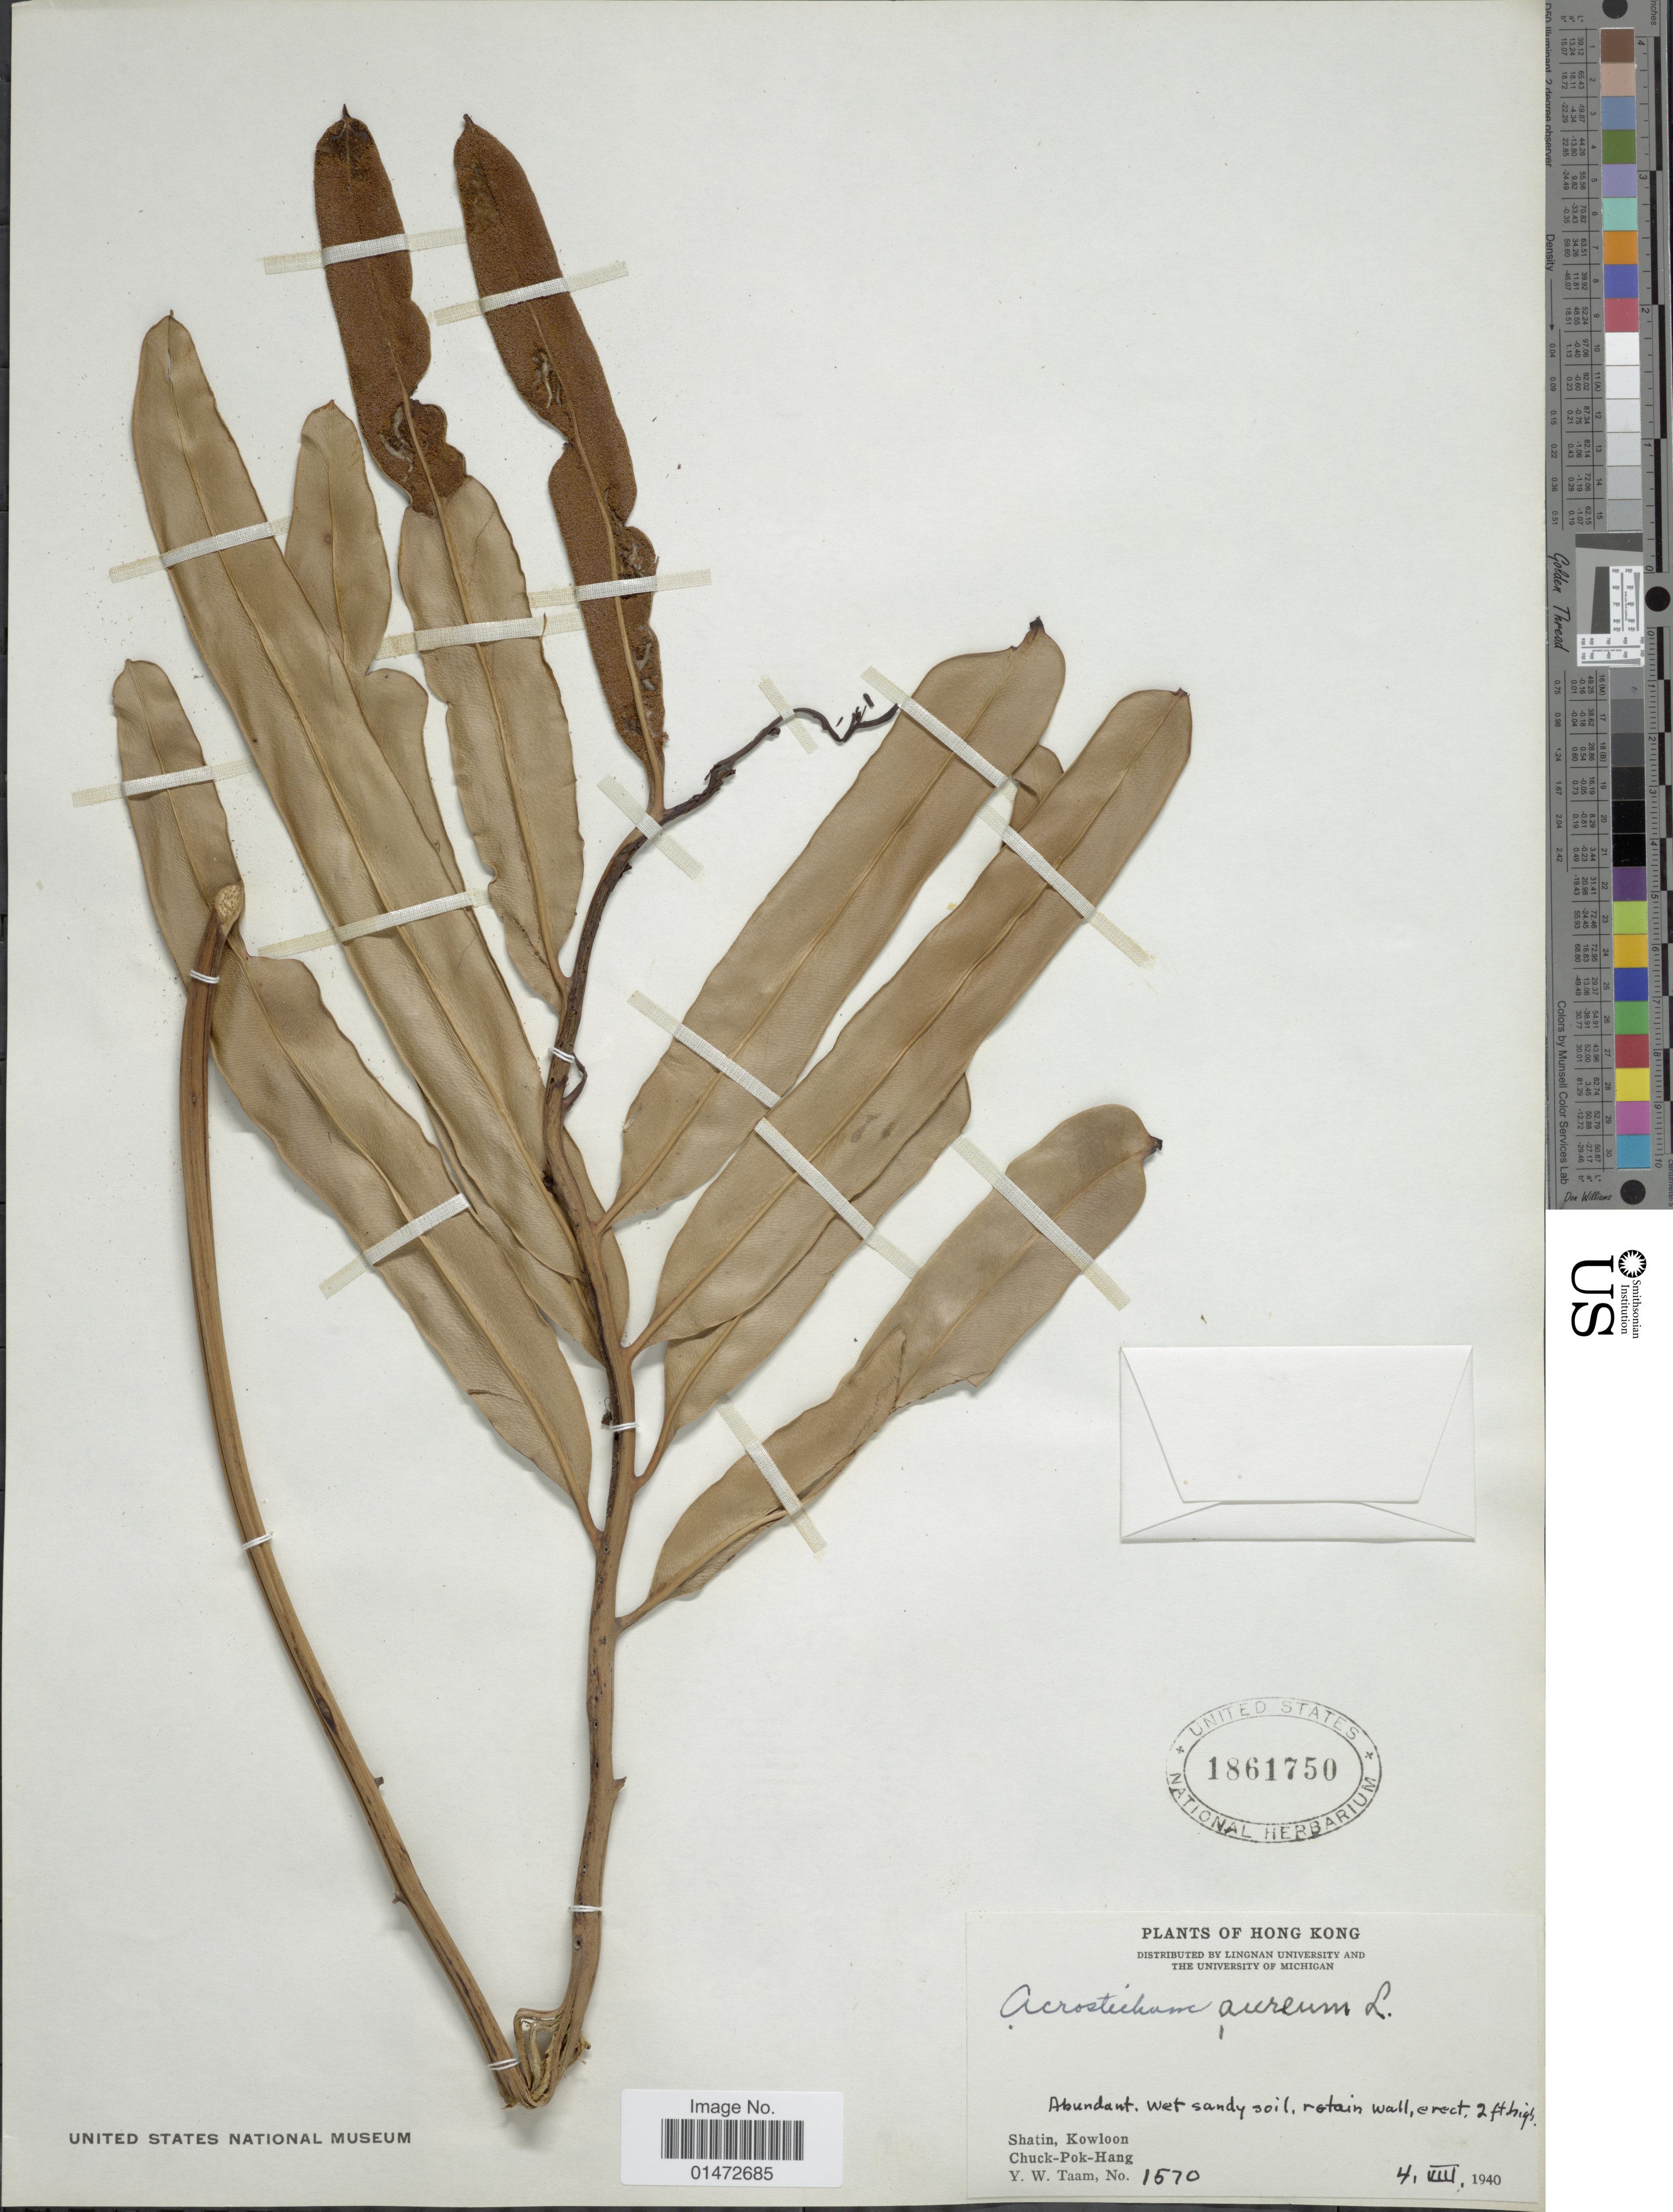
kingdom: Plantae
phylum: Tracheophyta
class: Polypodiopsida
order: Polypodiales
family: Pteridaceae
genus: Acrostichum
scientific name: Acrostichum aureum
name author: L.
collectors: Y. W. Taam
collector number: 1570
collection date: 1940-08-04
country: China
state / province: Hong Kong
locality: Shatin, Kowloon, Chuck-Pok-Hang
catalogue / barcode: US 1861750